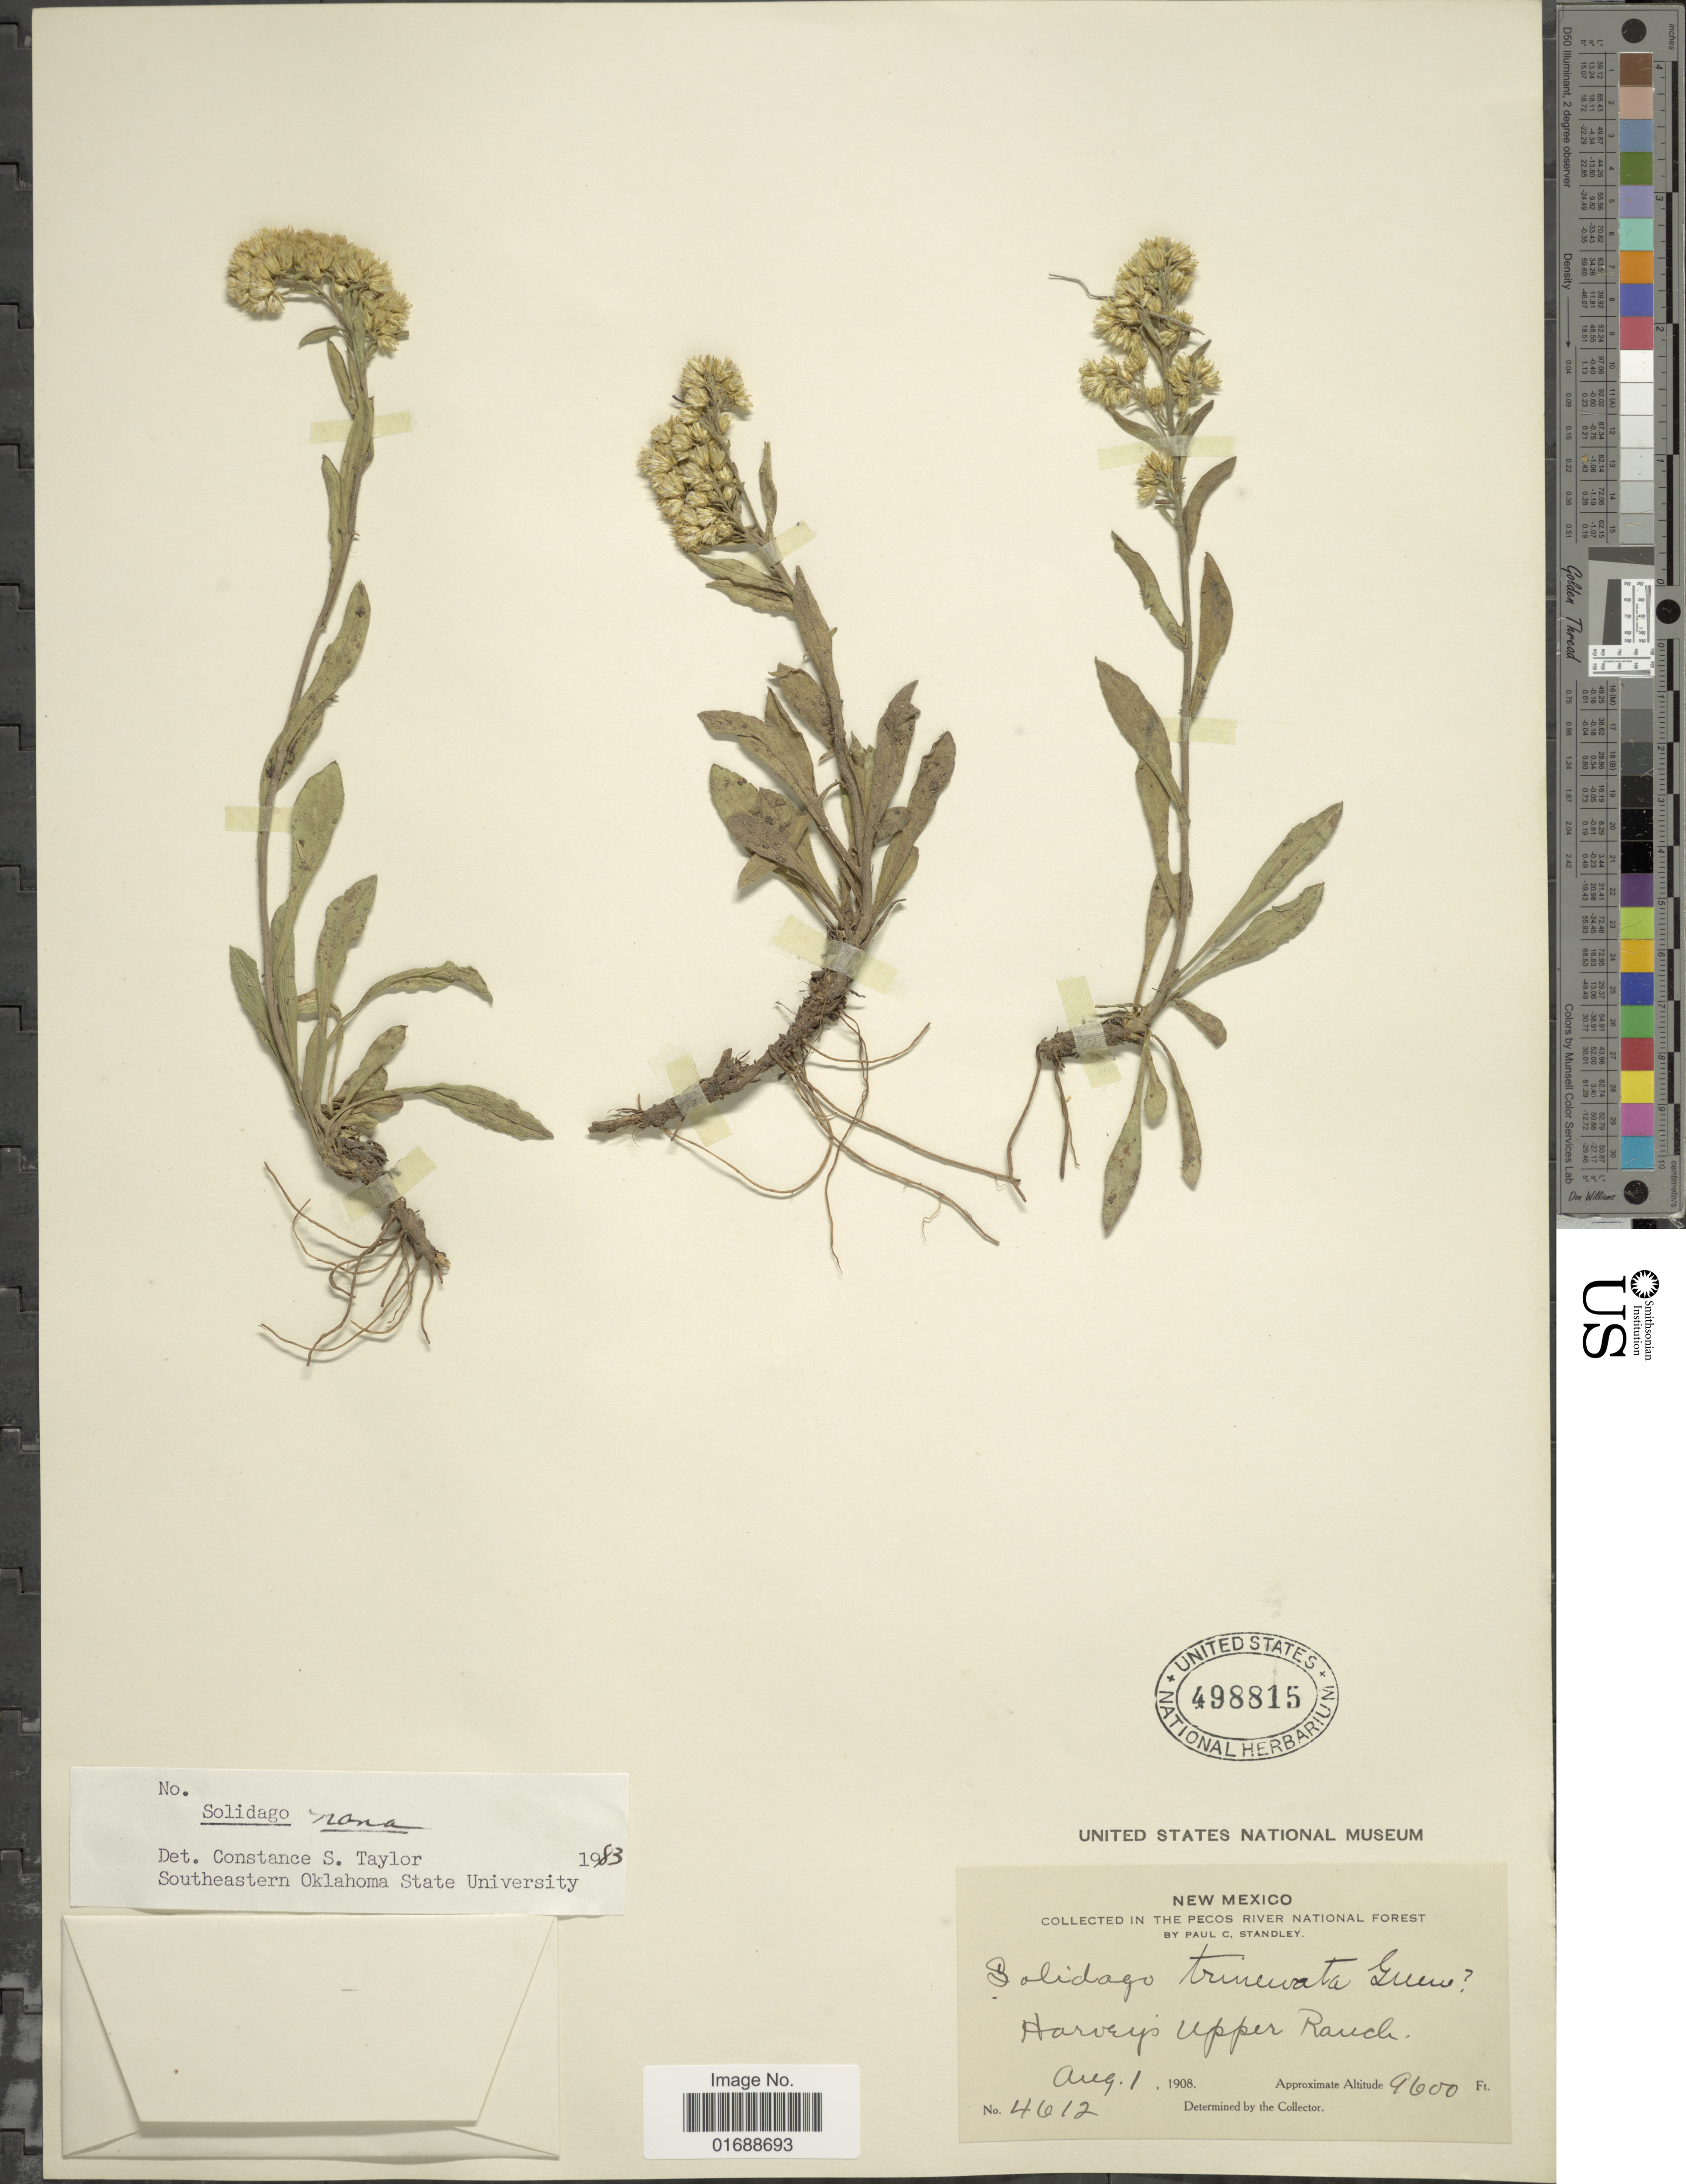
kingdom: Plantae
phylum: Tracheophyta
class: Magnoliopsida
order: Asterales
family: Asteraceae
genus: Solidago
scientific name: Solidago nana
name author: Nutt.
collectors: P. C. Standley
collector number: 4612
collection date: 1908-08-01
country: United States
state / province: New Mexico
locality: Pecos River National Forest, Harvey Upper Ranch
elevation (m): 2926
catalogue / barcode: US 498815